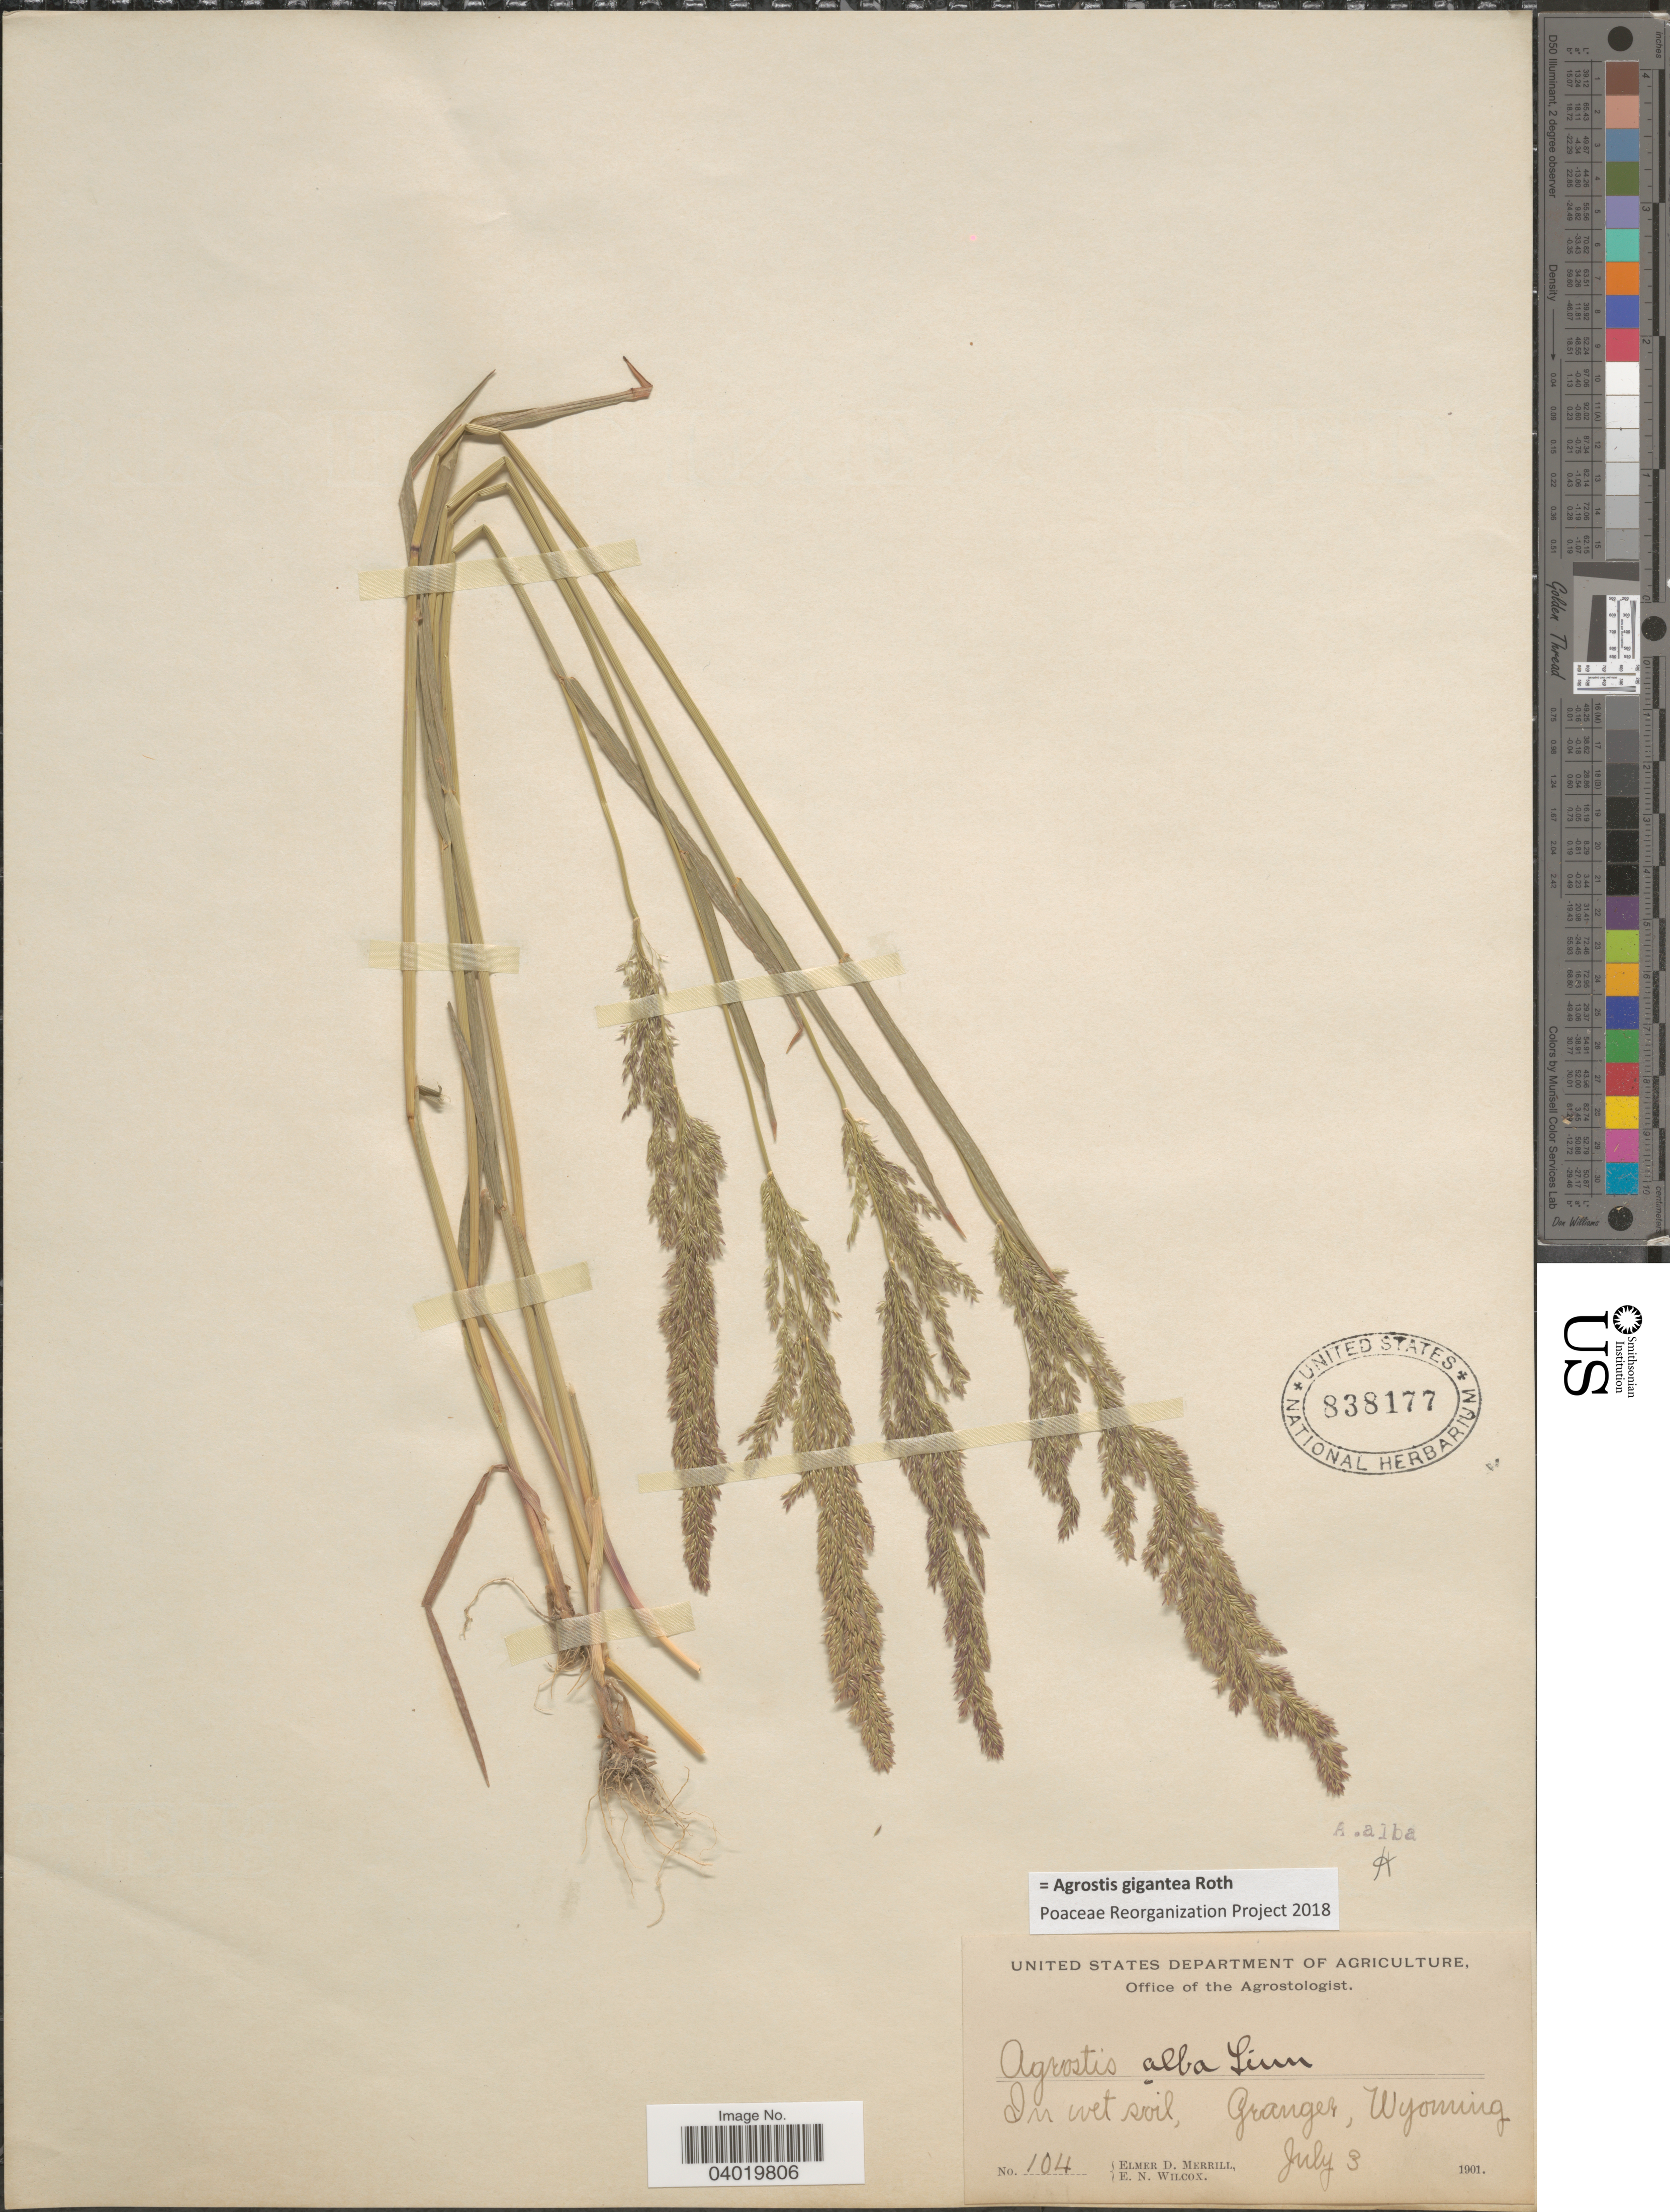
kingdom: Plantae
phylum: Tracheophyta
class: Liliopsida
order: Poales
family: Poaceae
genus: Agrostis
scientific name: Agrostis gigantea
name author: Roth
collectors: E. D. Merrill & E. Wilcox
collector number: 104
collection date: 1901-07-03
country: United States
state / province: Wyoming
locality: In wet soil, Granger.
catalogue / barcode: US 838177